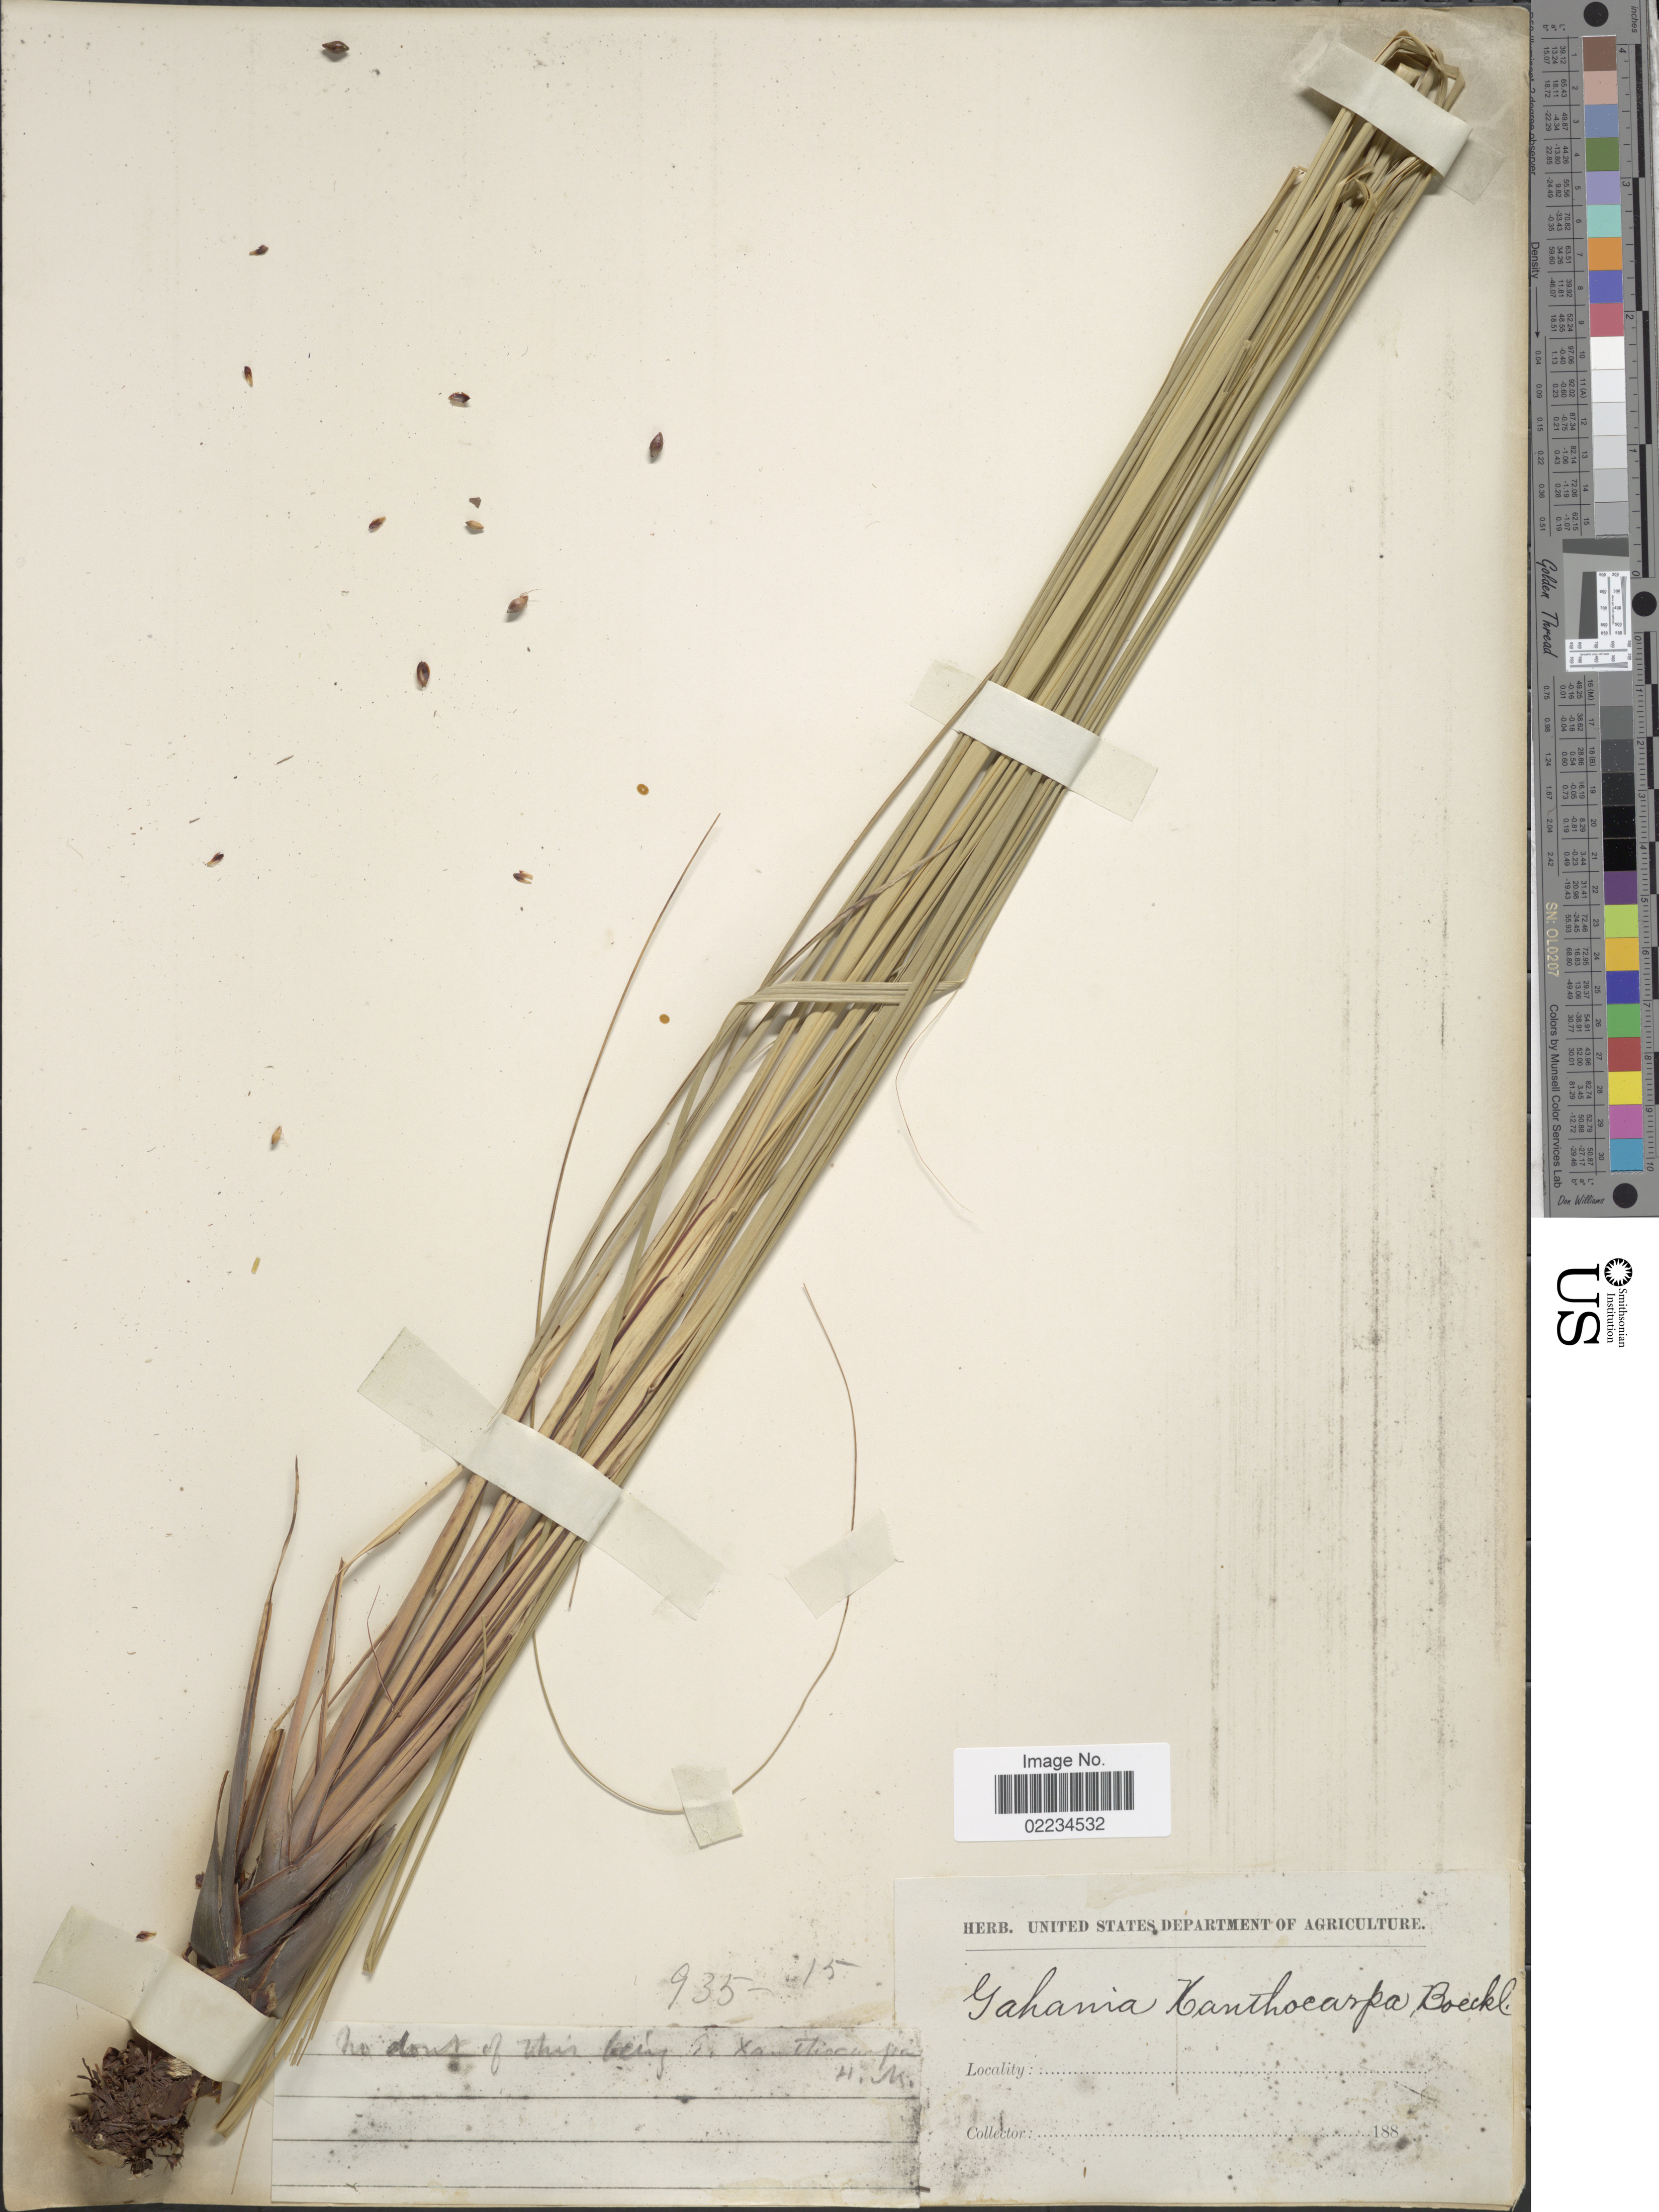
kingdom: Plantae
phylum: Tracheophyta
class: Liliopsida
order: Poales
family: Cyperaceae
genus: Gahnia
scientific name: Gahnia xanthocarpa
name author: (Hook. f.) Hook. f.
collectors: ex herb. U. S. Department of Agriculture